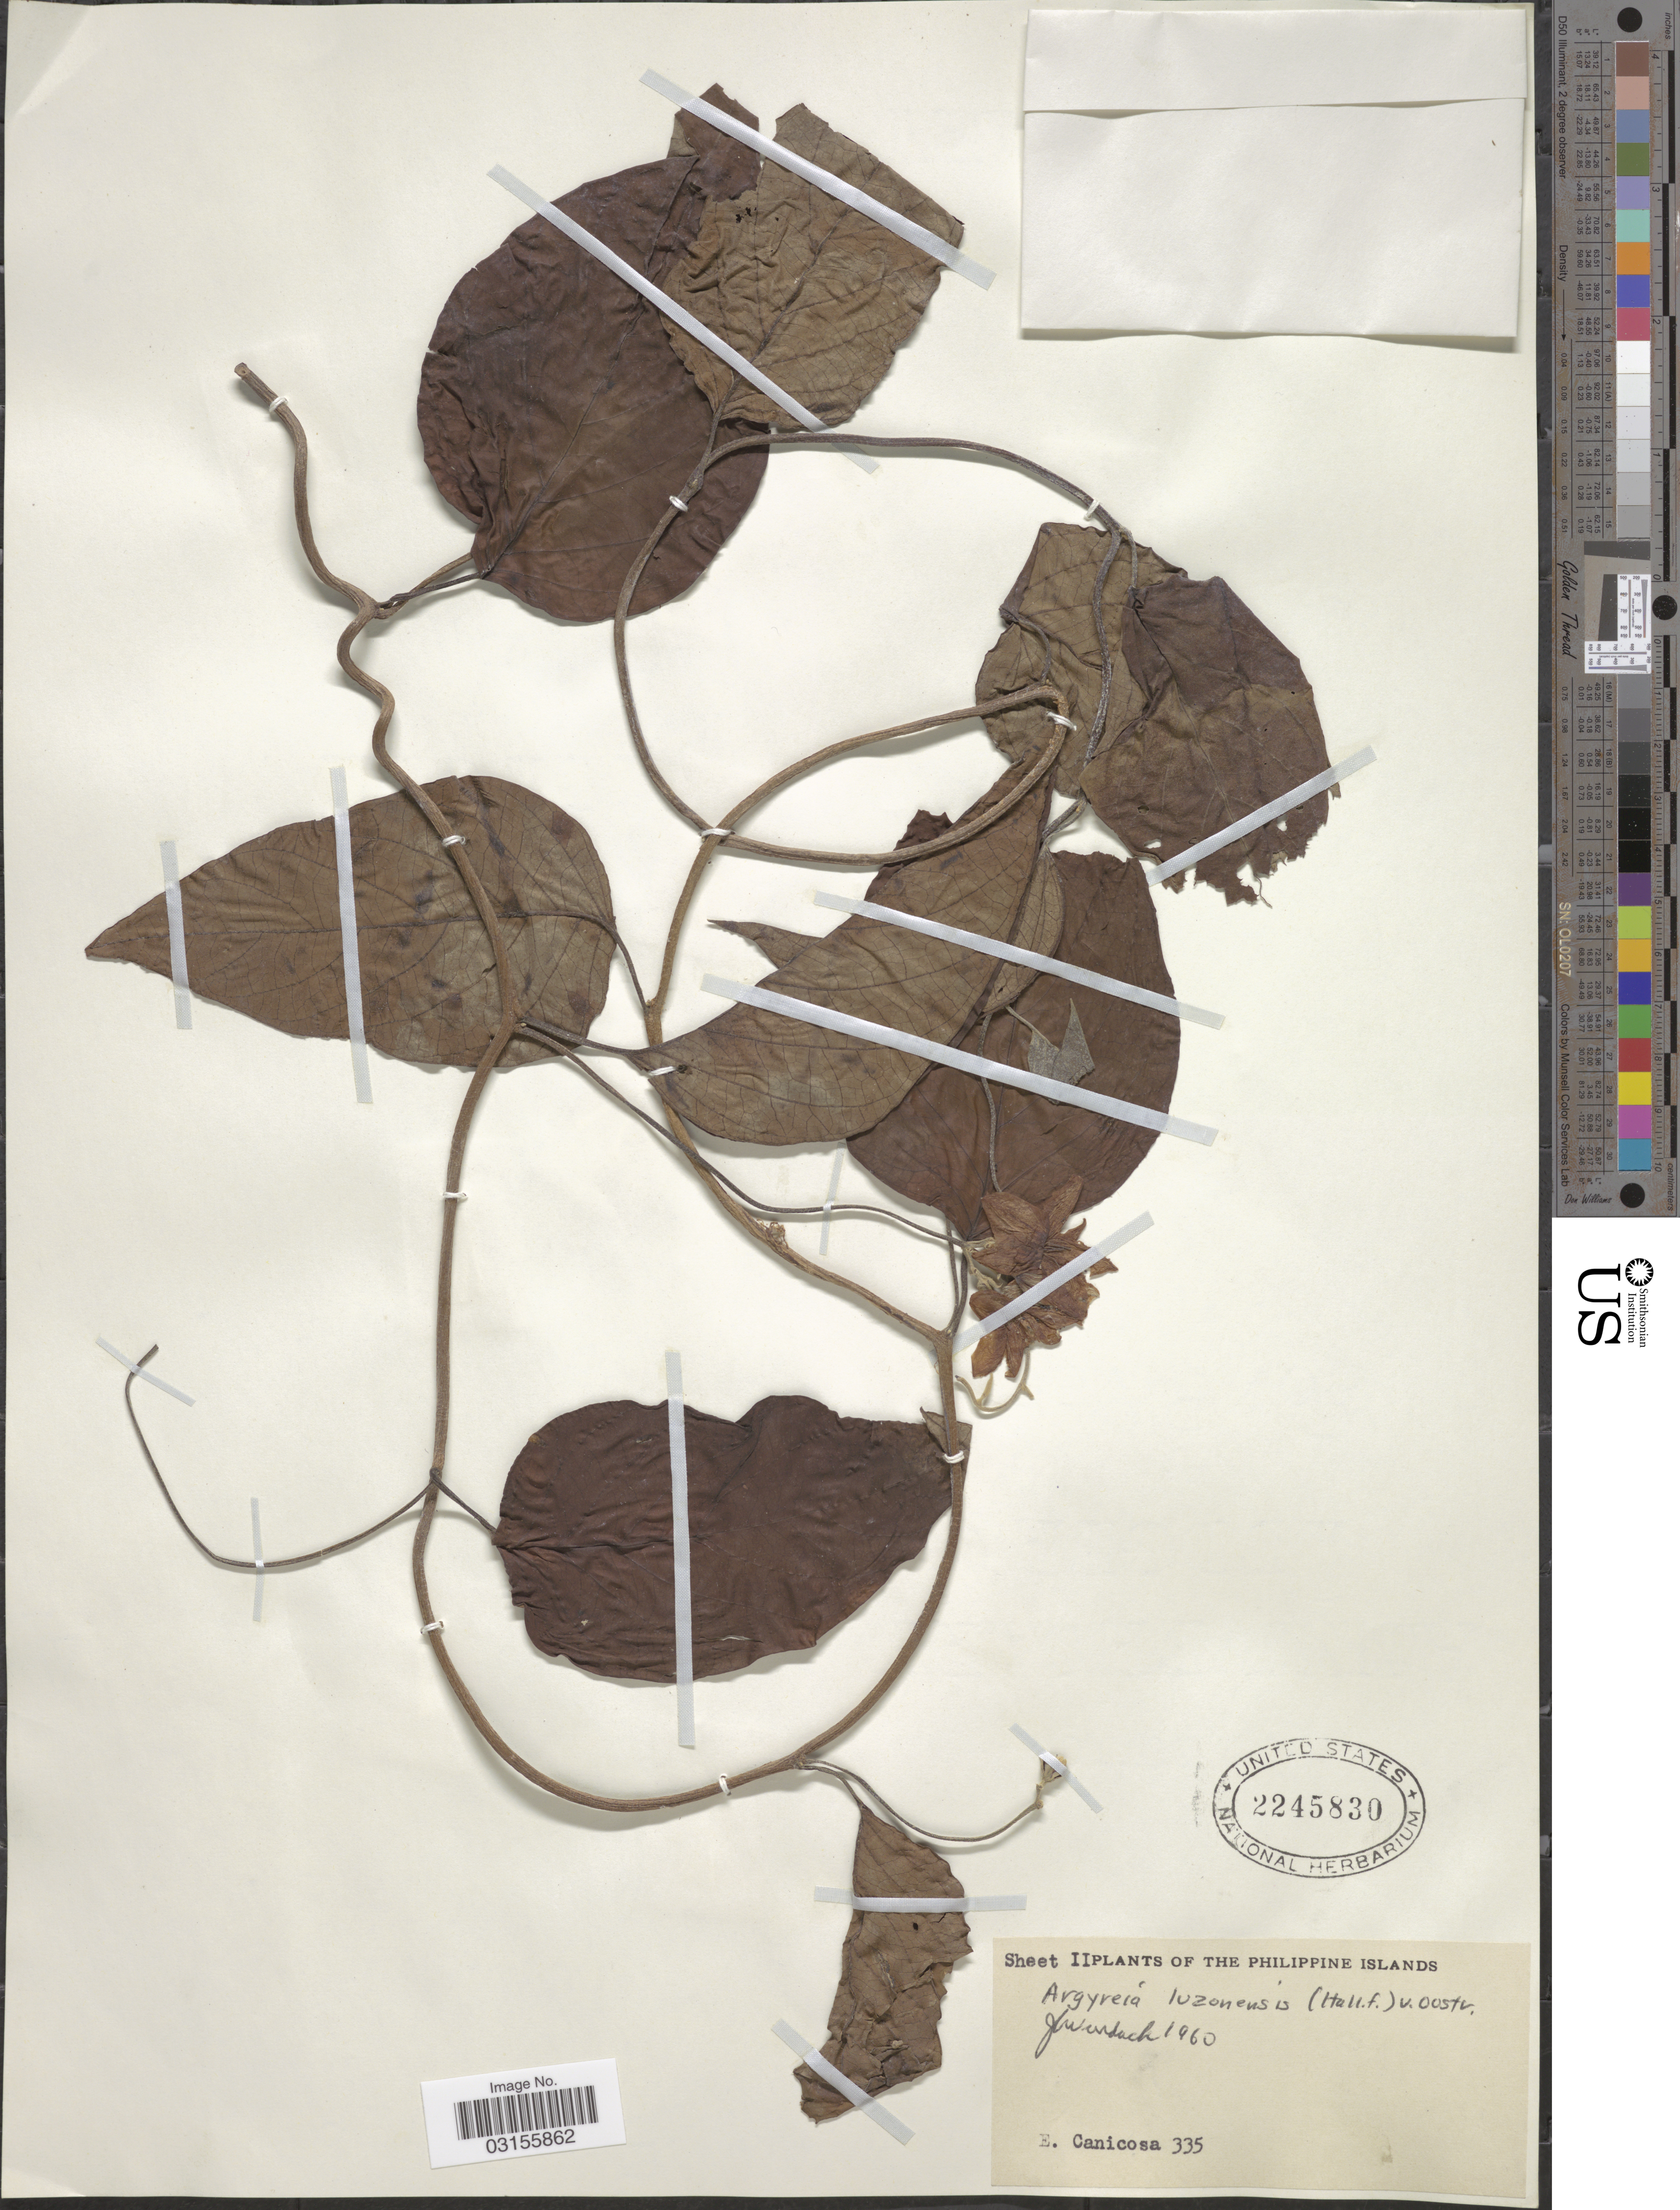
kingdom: Plantae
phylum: Tracheophyta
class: Magnoliopsida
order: Solanales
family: Convolvulaceae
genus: Argyreia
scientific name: Argyreia luzonensis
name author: (Hallier f.) Ooststr.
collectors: E. Canicosa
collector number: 335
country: Philippines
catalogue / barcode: US 2245830